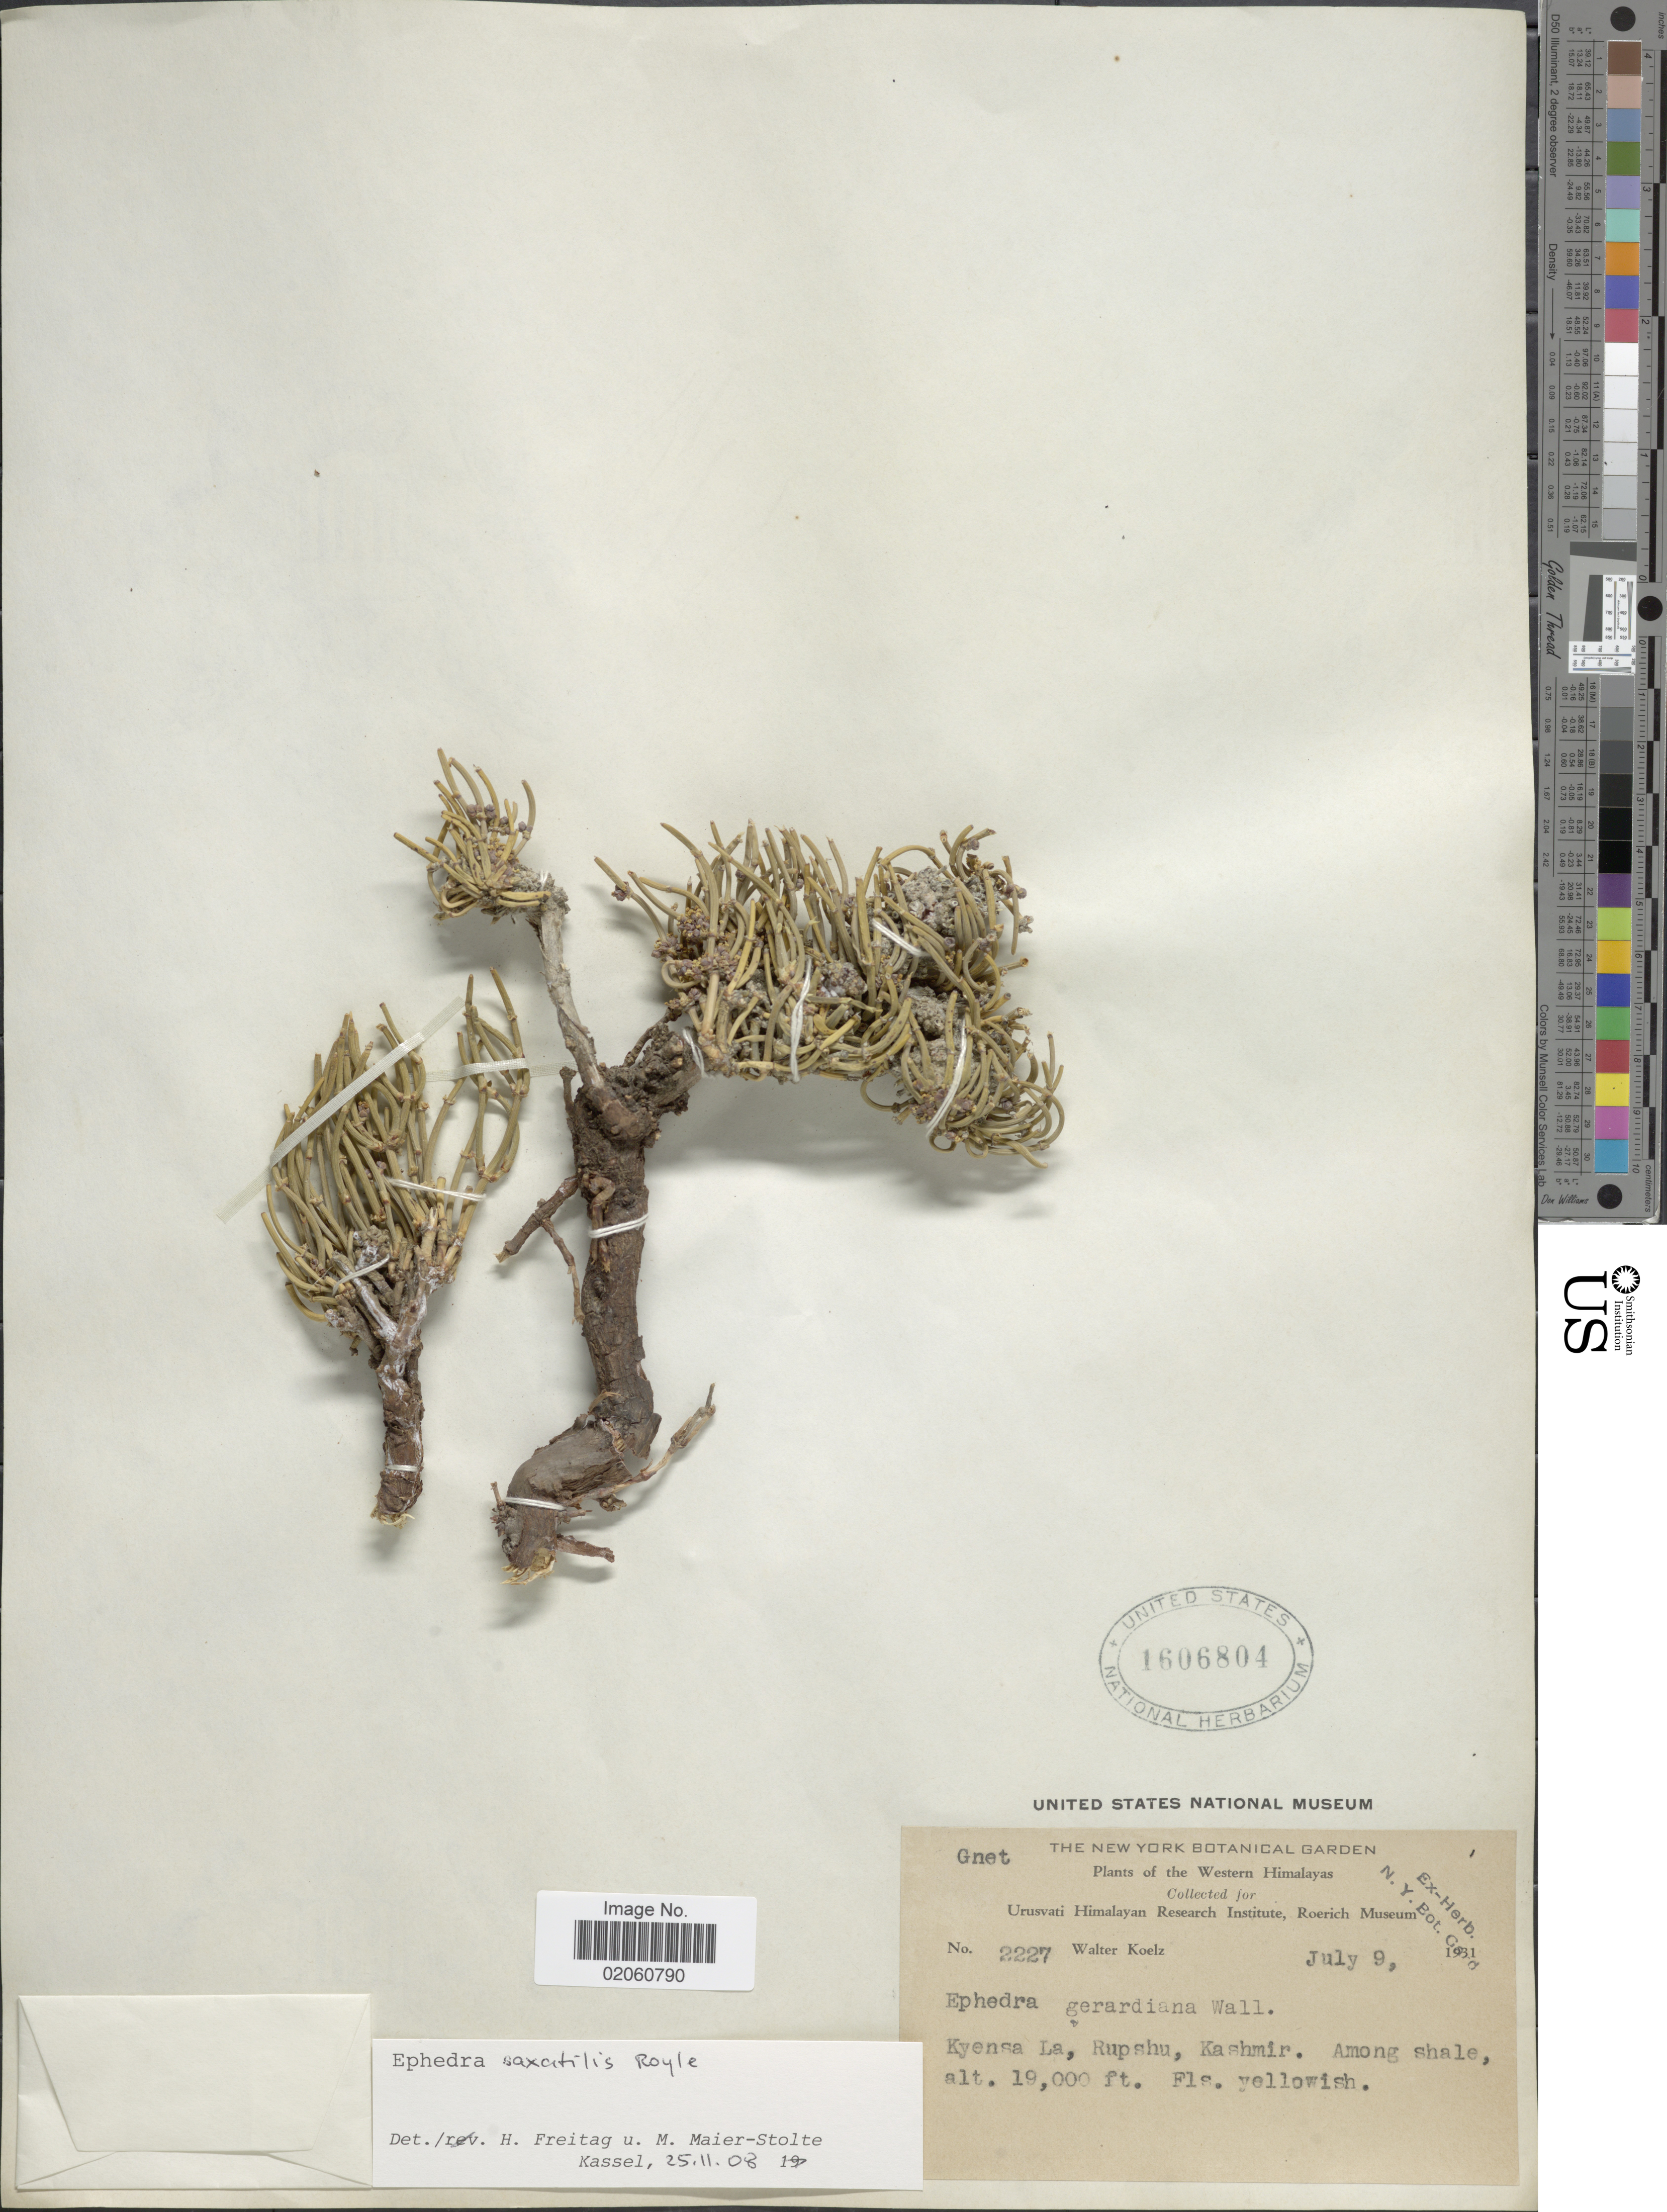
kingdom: Plantae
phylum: Tracheophyta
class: Gnetopsida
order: Ephedrales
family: Ephedraceae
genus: Ephedra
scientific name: Ephedra saxatilis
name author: (Stapf) Royle ex Florin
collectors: W. N. Koelz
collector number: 2227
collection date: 1931-07-09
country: India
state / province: Jammu and Kashmir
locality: The Western Himalayas, Kyensa La, Rupshu, Kashmir. Among shale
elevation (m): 5791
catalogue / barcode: US 1606804